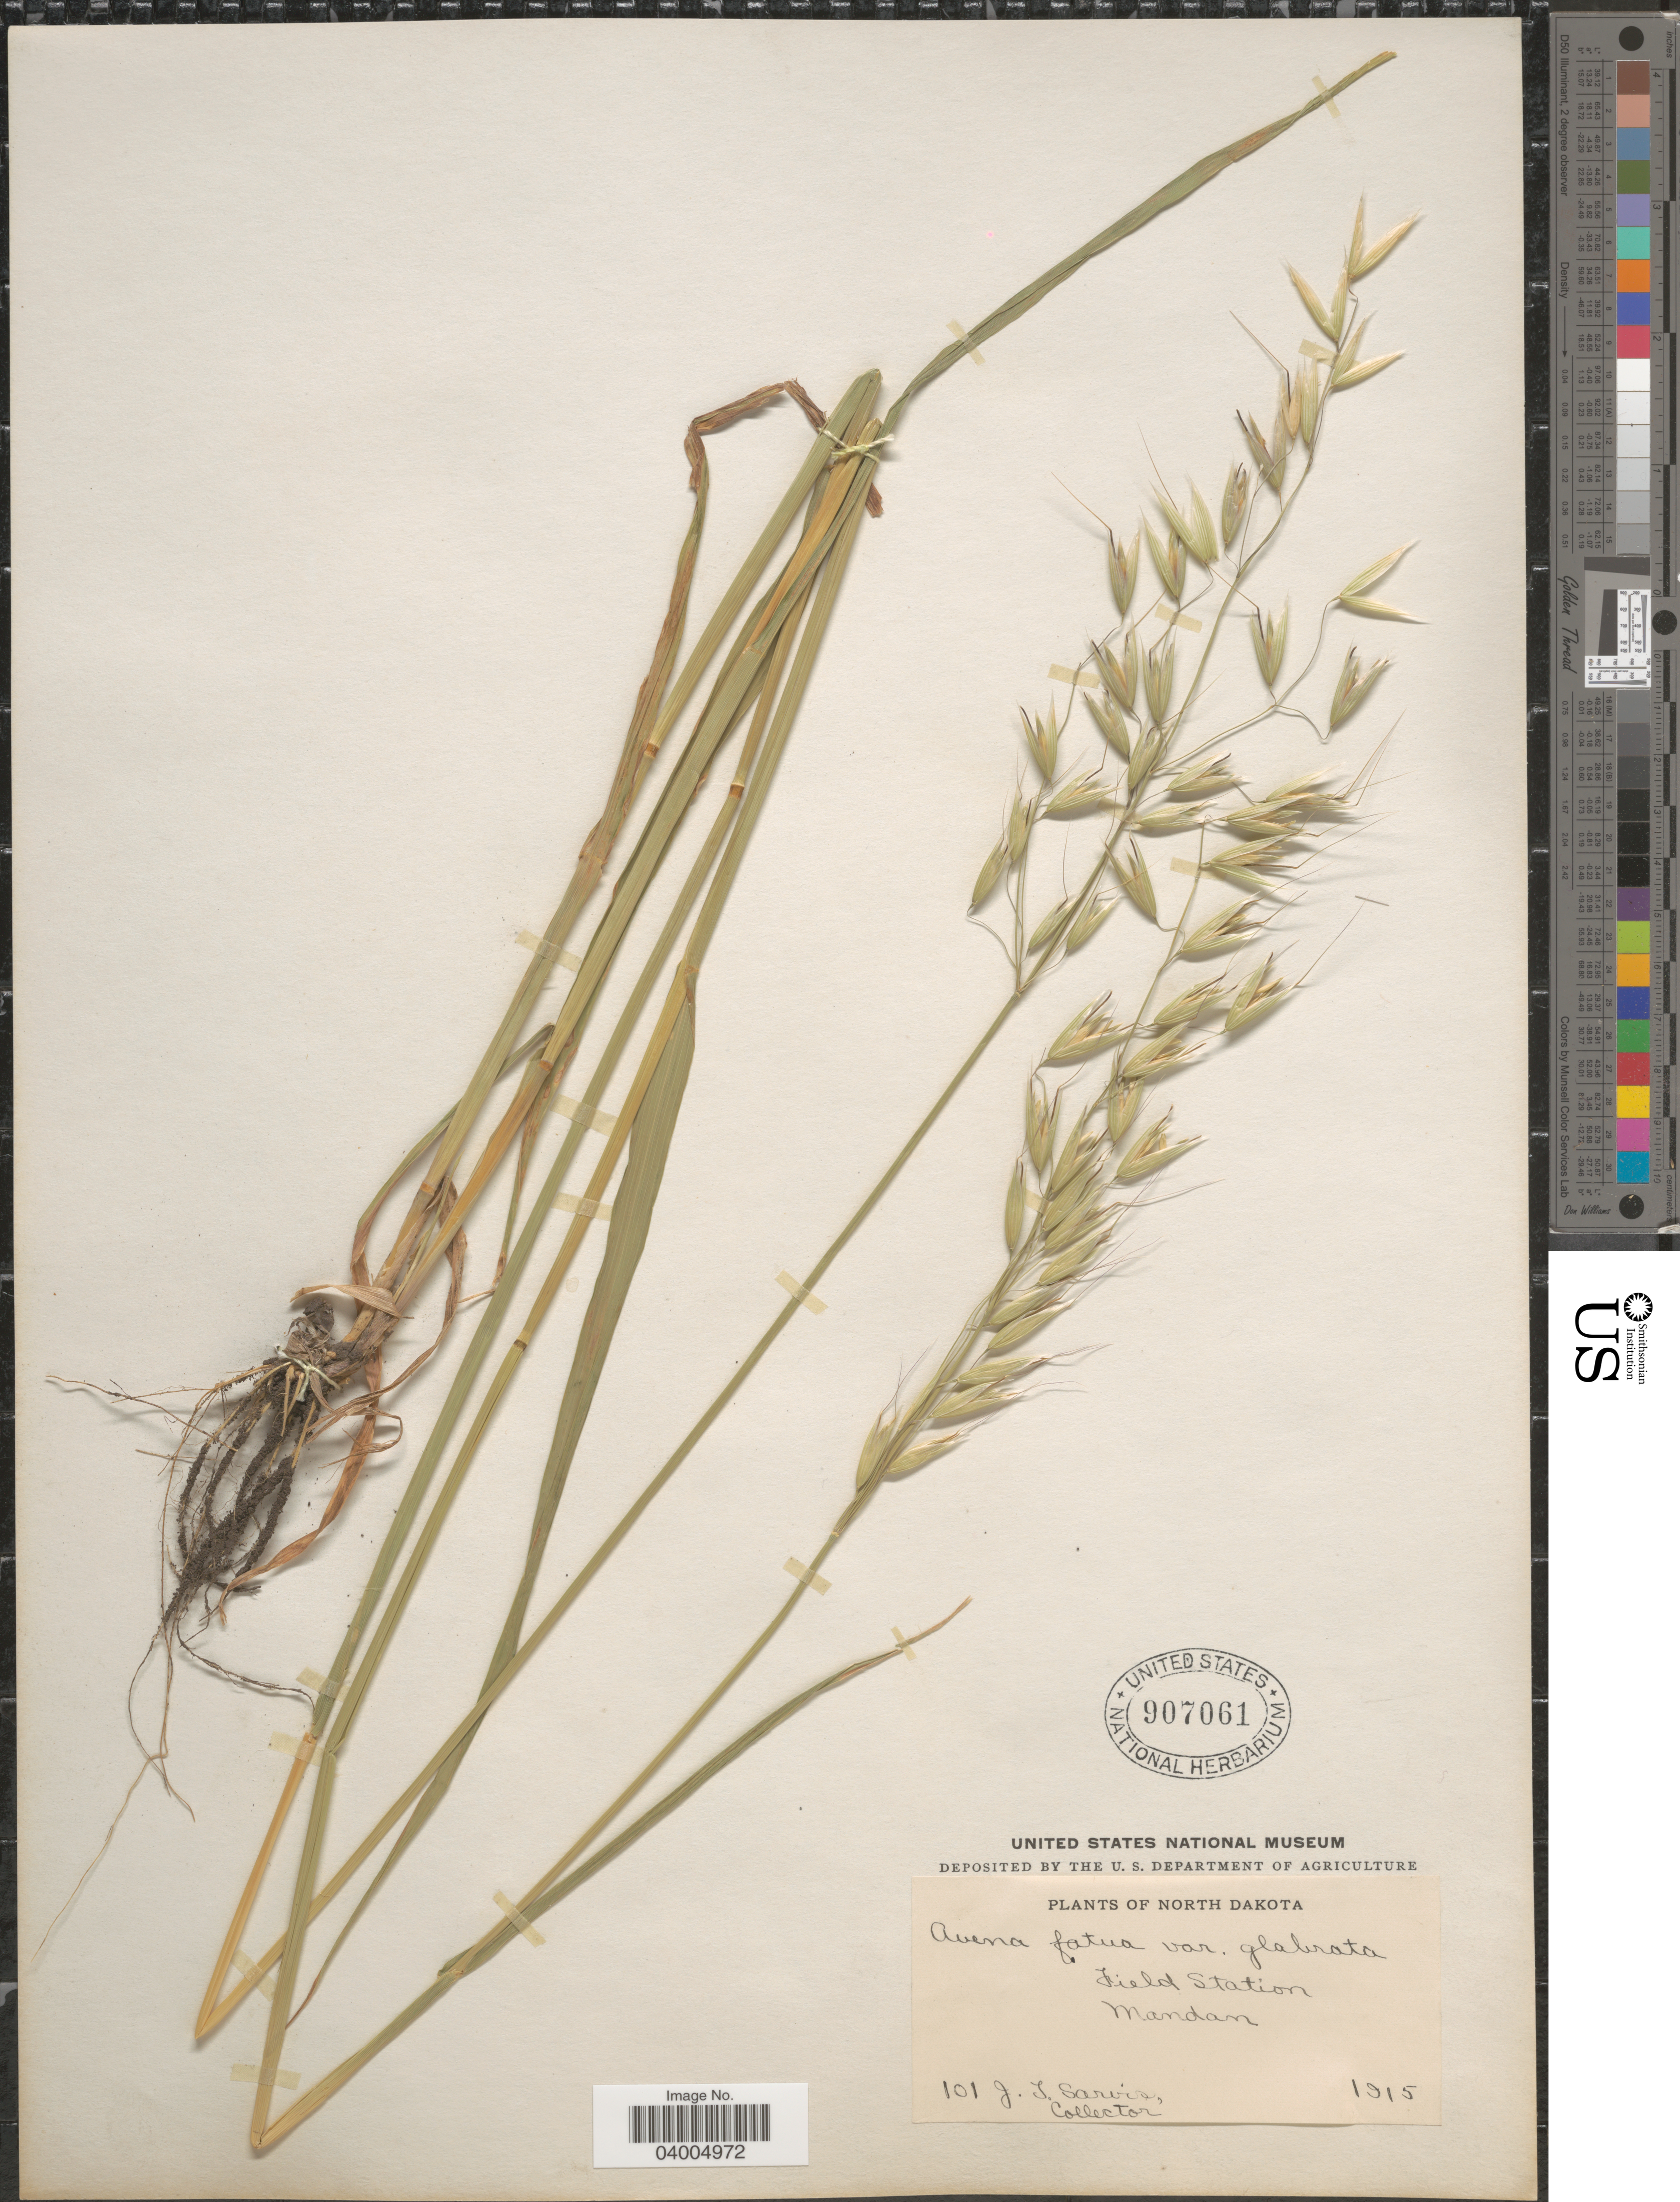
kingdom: Plantae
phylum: Tracheophyta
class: Liliopsida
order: Poales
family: Poaceae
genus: Avena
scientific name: Avena fatua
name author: L.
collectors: J. Sarvis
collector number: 101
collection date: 1915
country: United States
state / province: North Dakota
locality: Field Station. Mandan.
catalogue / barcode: US 907061